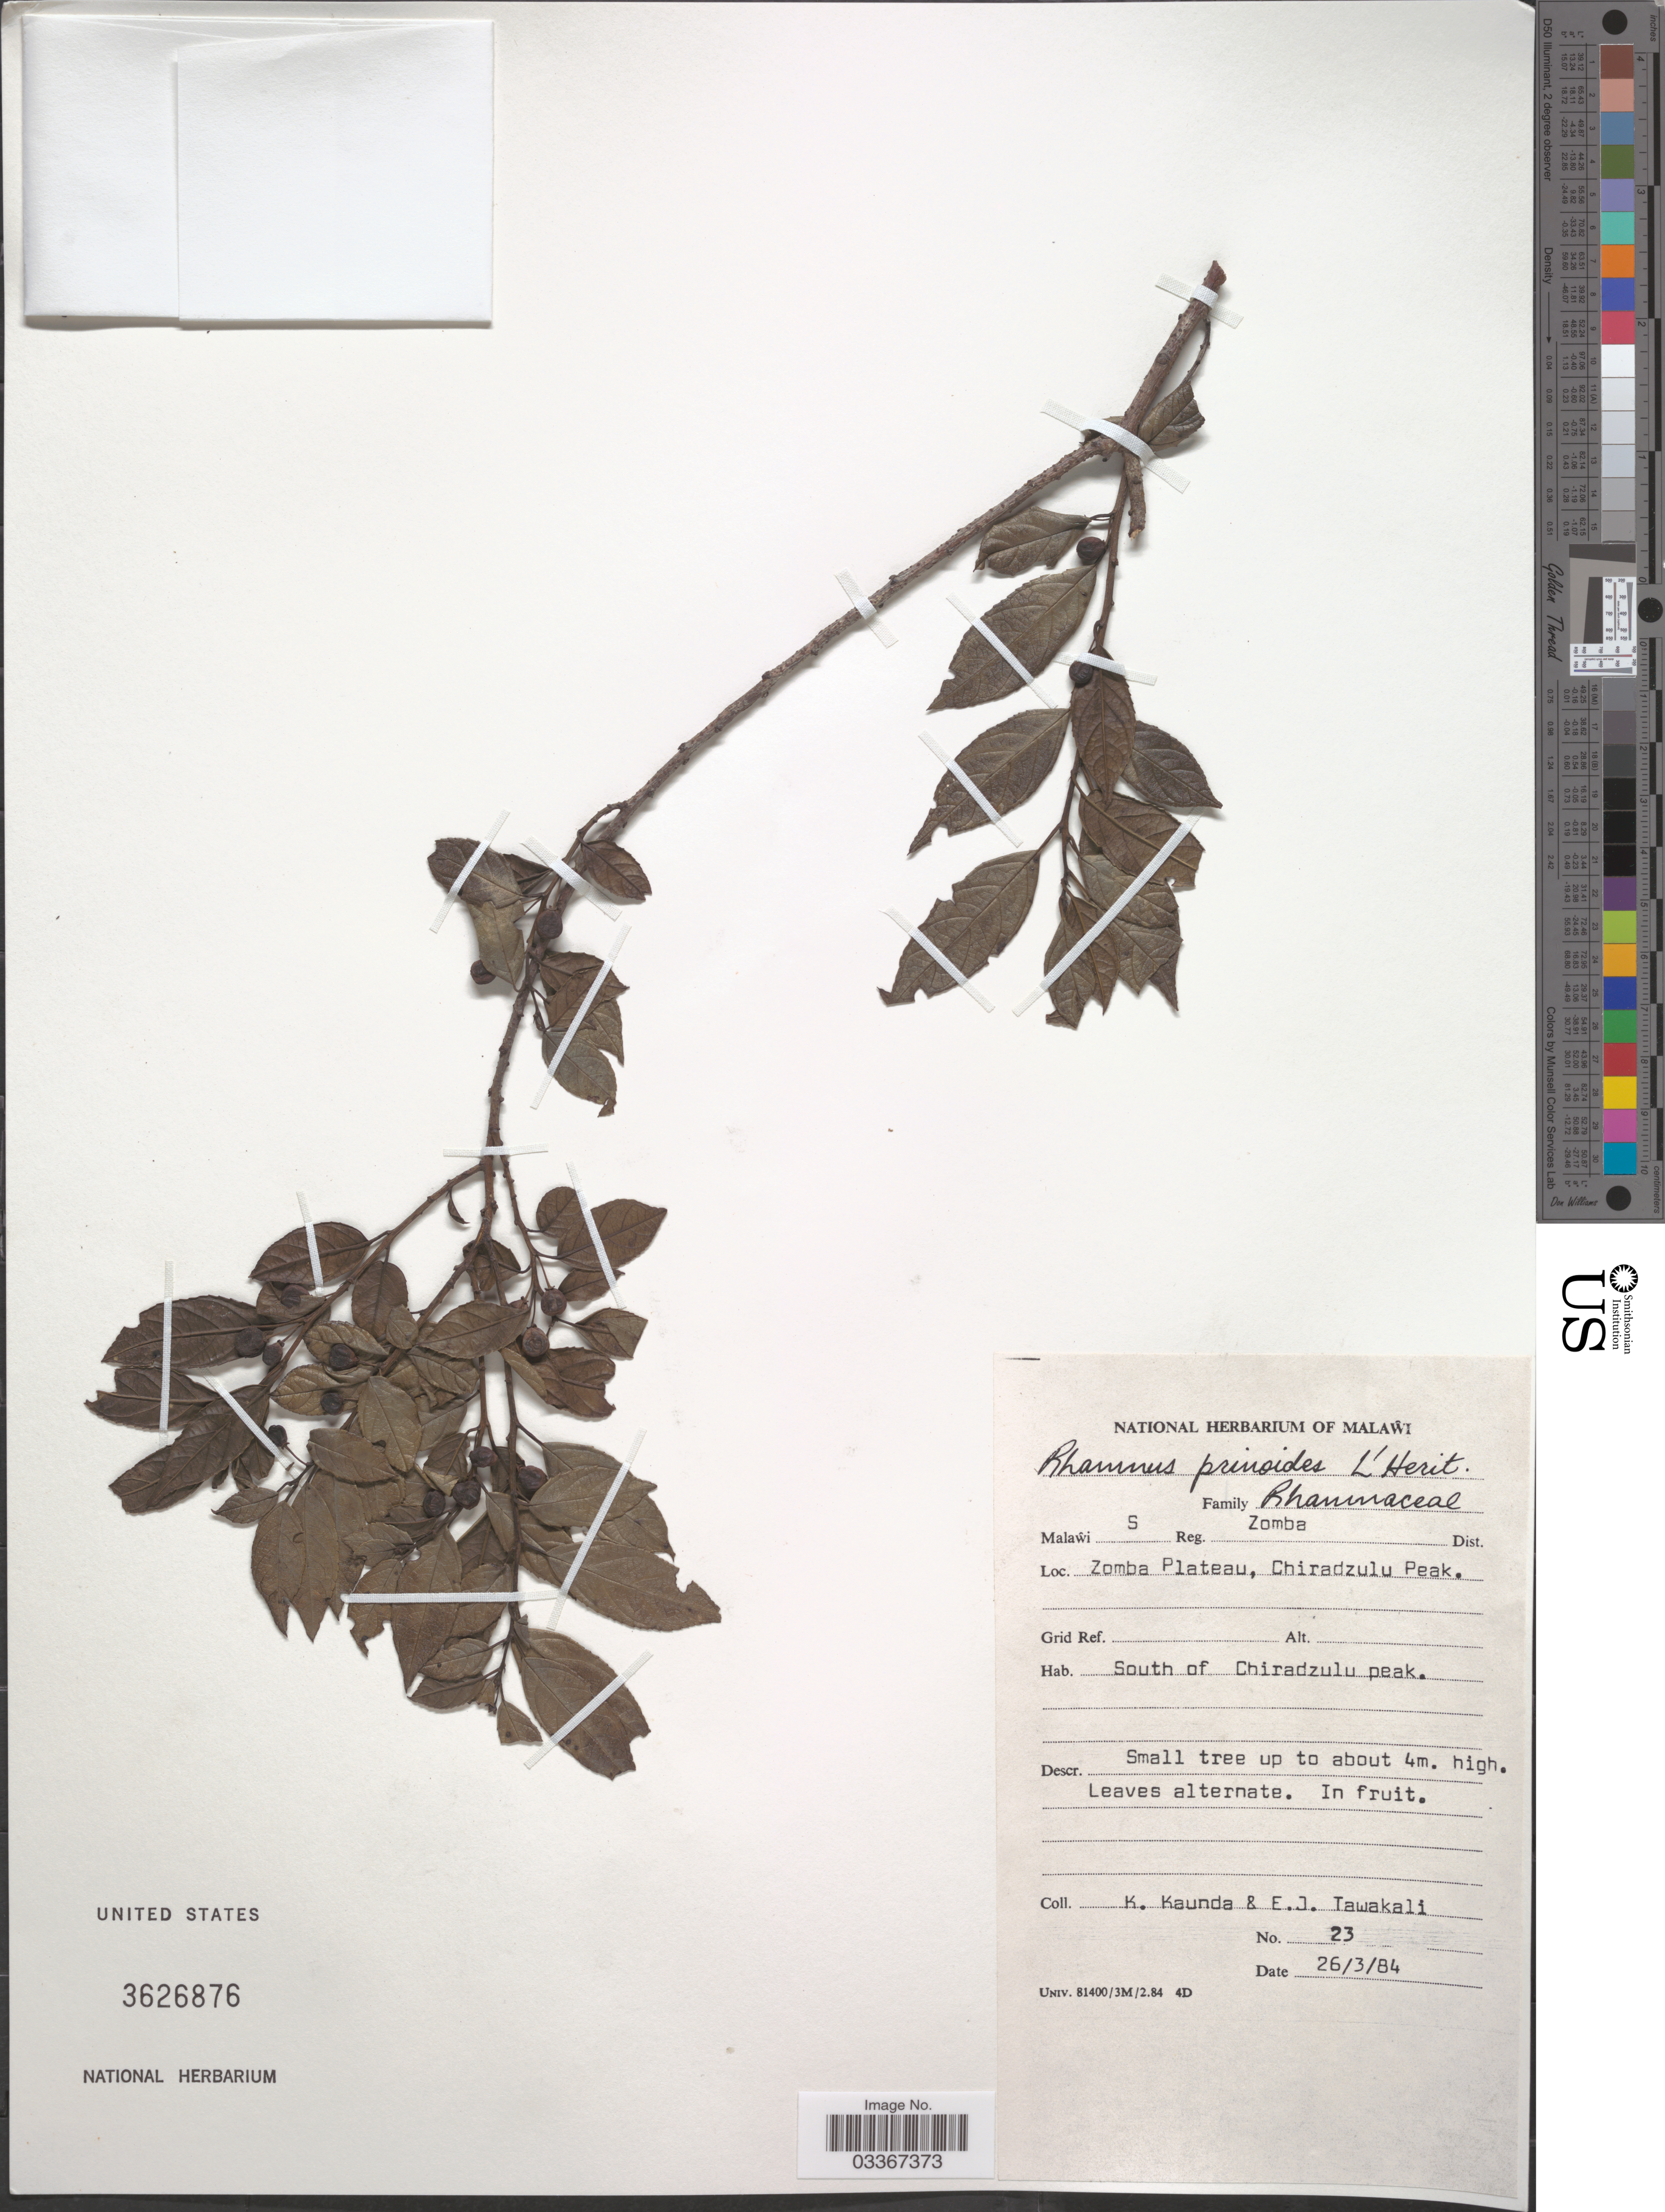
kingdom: Plantae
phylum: Tracheophyta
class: Magnoliopsida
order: Rosales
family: Rhamnaceae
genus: Rhamnus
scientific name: Rhamnus prinoides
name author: L'Hér.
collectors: K. Kaunda & E. Tawakali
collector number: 23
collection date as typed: Transcribed d/m/y: 26/3/84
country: Malawi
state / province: Southern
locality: Malawi S Reg. Zomba Dist. Zomba Plateau, Chiradzulu Peak. South of Chiradzulu peak.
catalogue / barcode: US 3626876